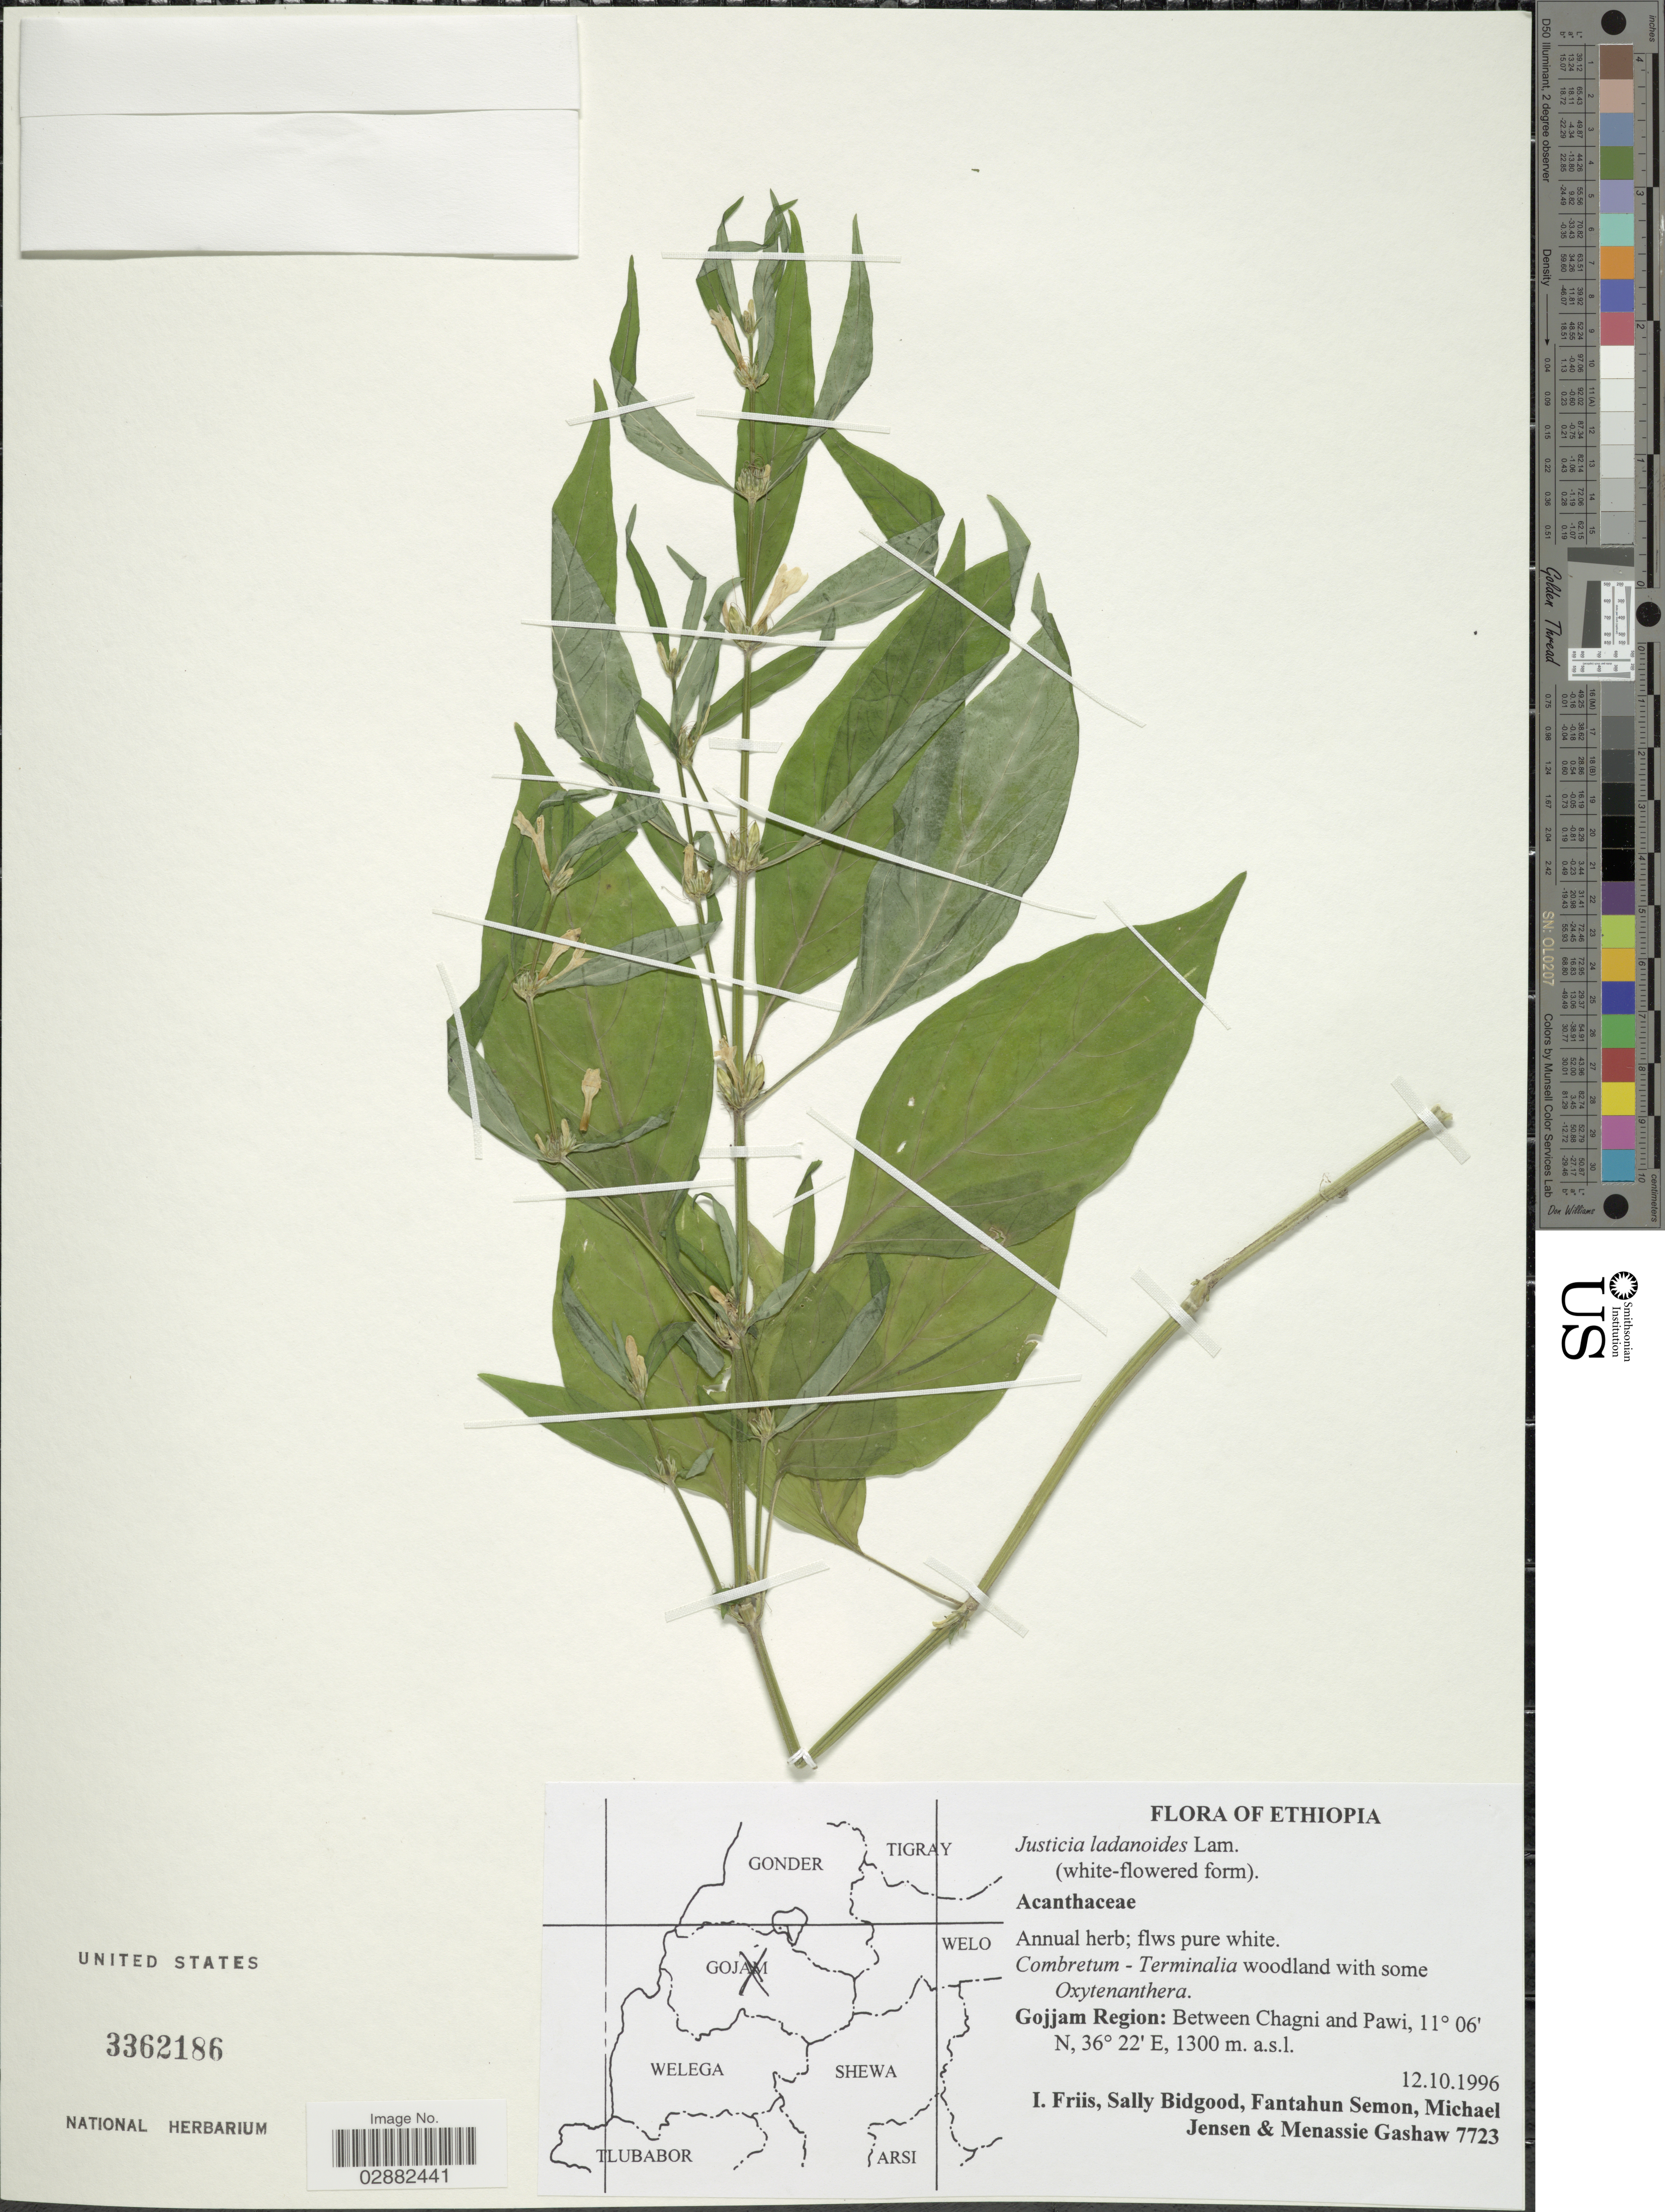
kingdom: Plantae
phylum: Tracheophyta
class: Magnoliopsida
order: Lamiales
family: Acanthaceae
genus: Justicia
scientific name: Justicia ladanoides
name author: Lam.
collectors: I. Friis, S. Bidgood, F. Semon, M. Jensen & M. Gashaw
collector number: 7723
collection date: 1996-10-12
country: Ethiopia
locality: Gojjam Region: Between Chagni and Pawi.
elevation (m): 1300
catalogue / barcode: US 3362186